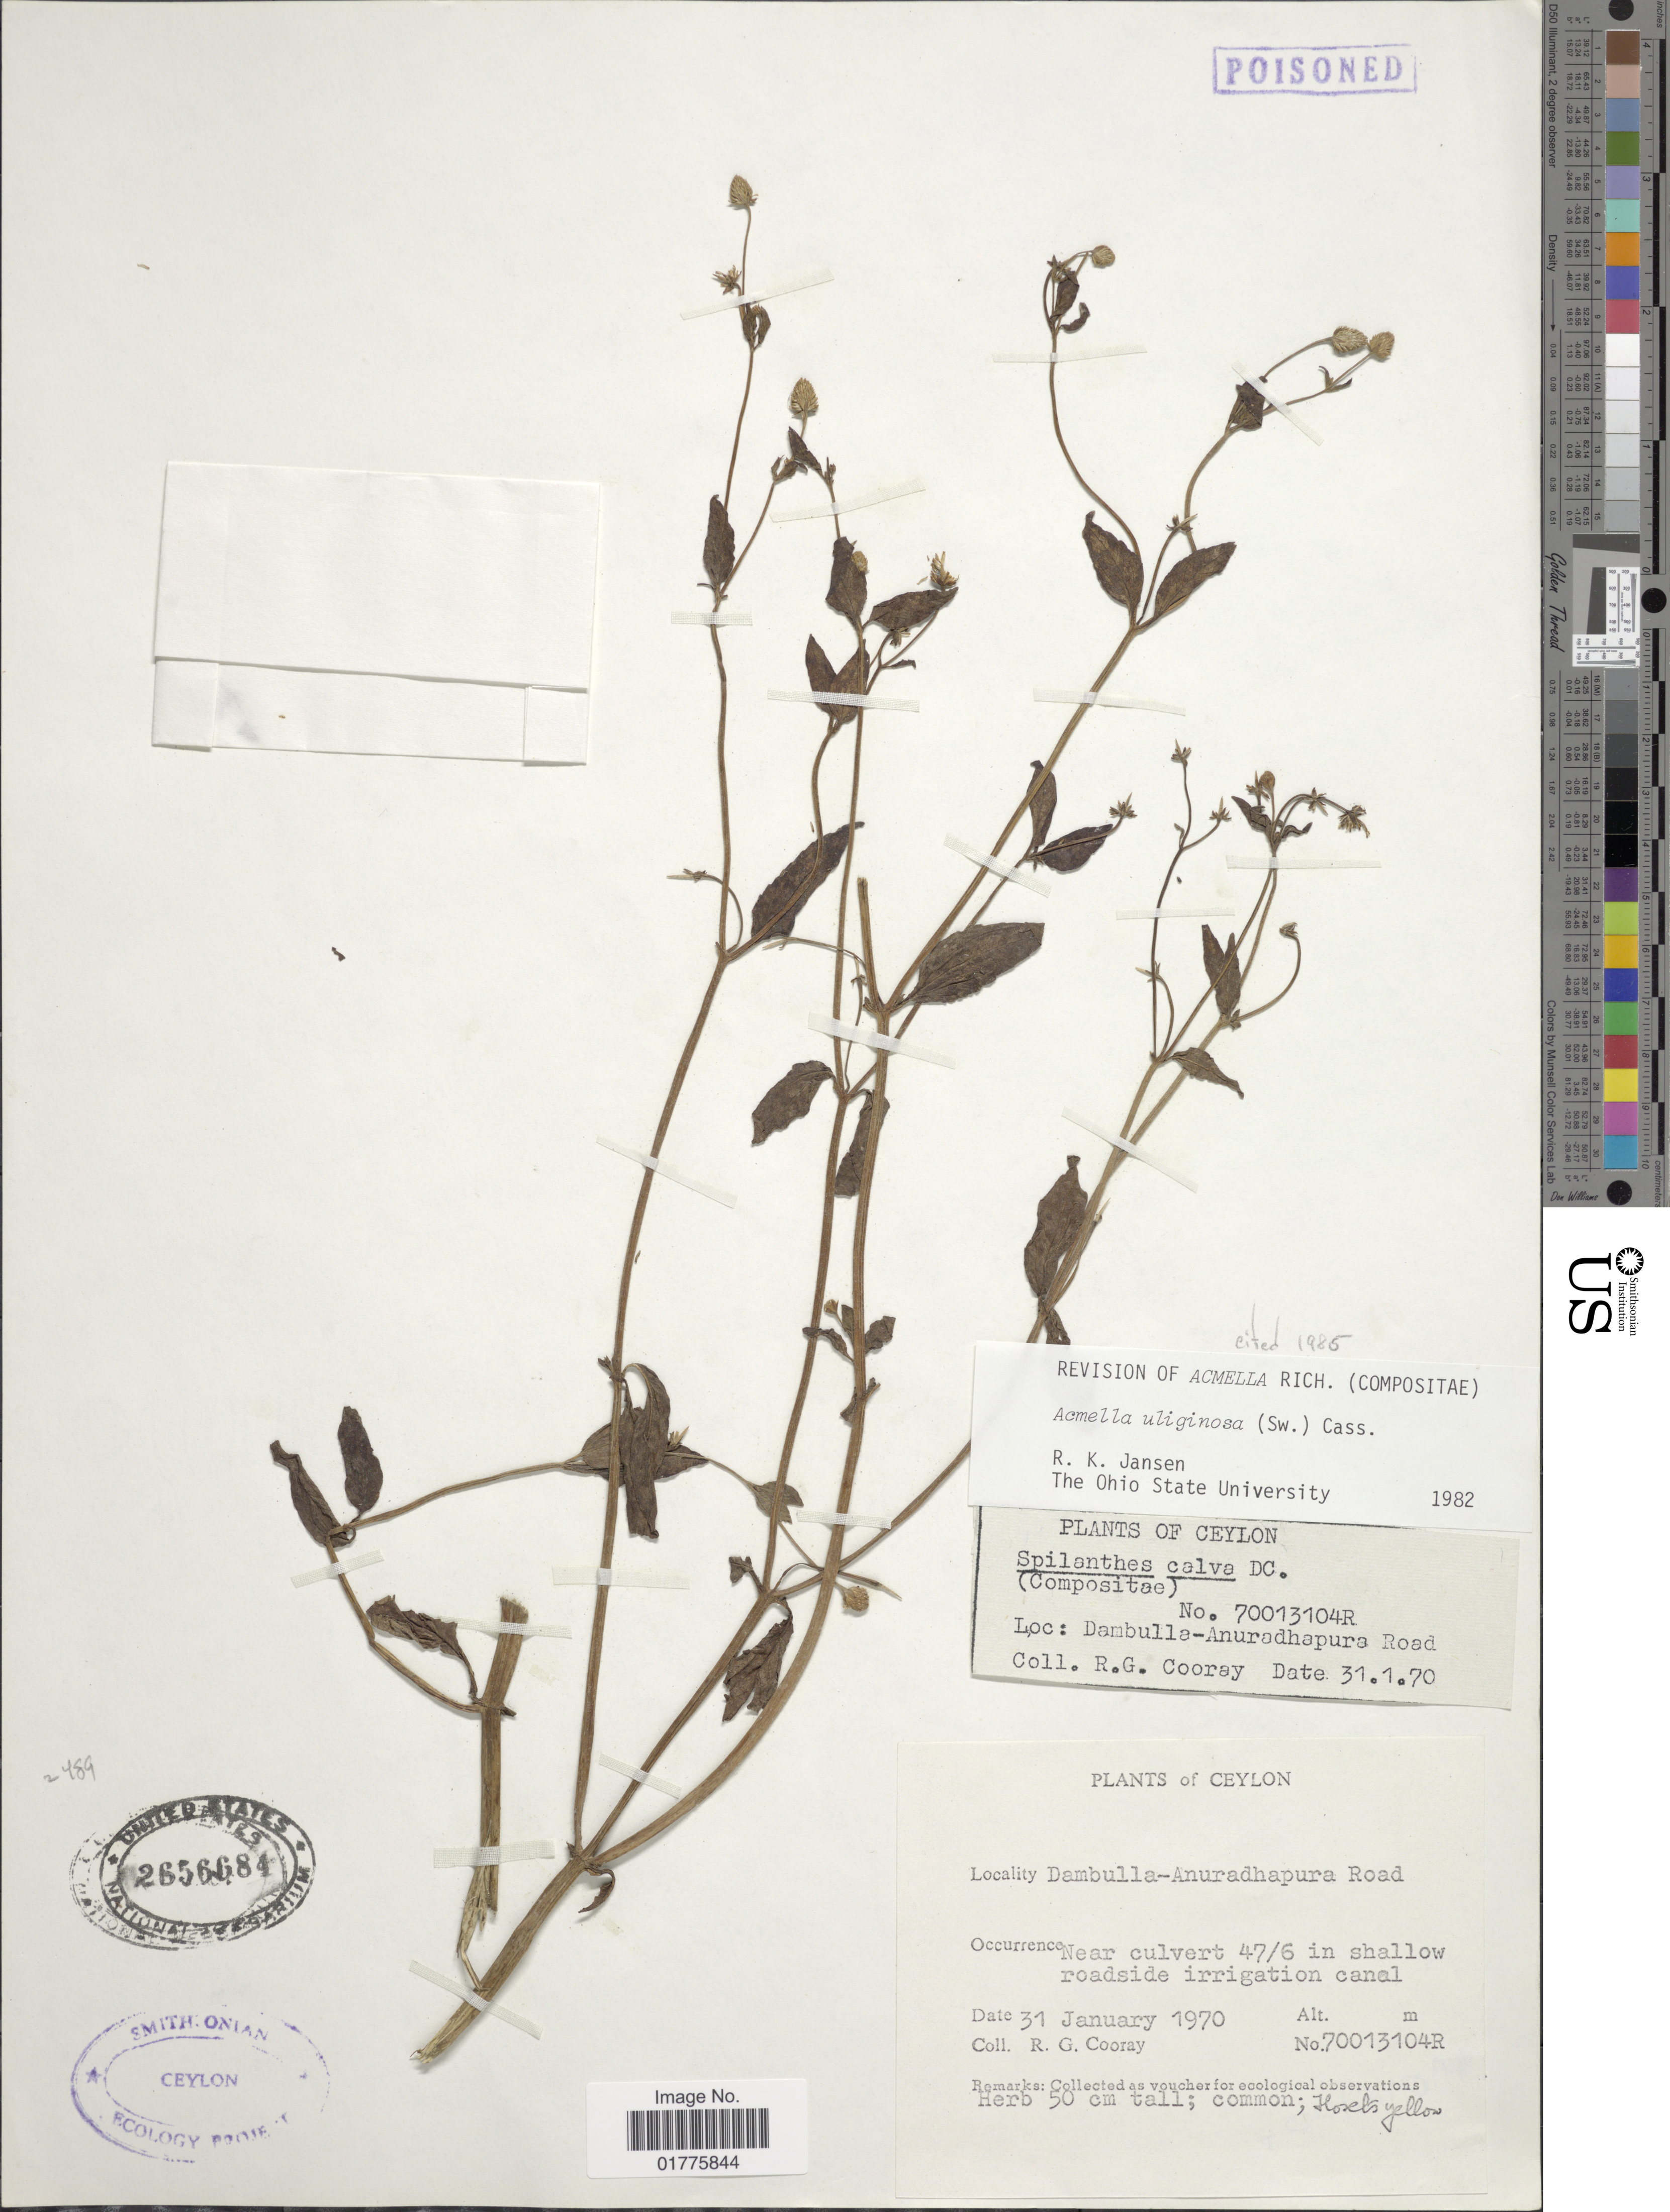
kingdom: Plantae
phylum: Tracheophyta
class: Magnoliopsida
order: Asterales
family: Asteraceae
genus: Acmella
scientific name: Acmella uliginosa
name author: (Sw.) Cass.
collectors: R. Cooray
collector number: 70013104R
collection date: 1970-01-31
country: Sri Lanka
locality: Dambulla- Anuradhapura Road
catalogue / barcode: US 2656684